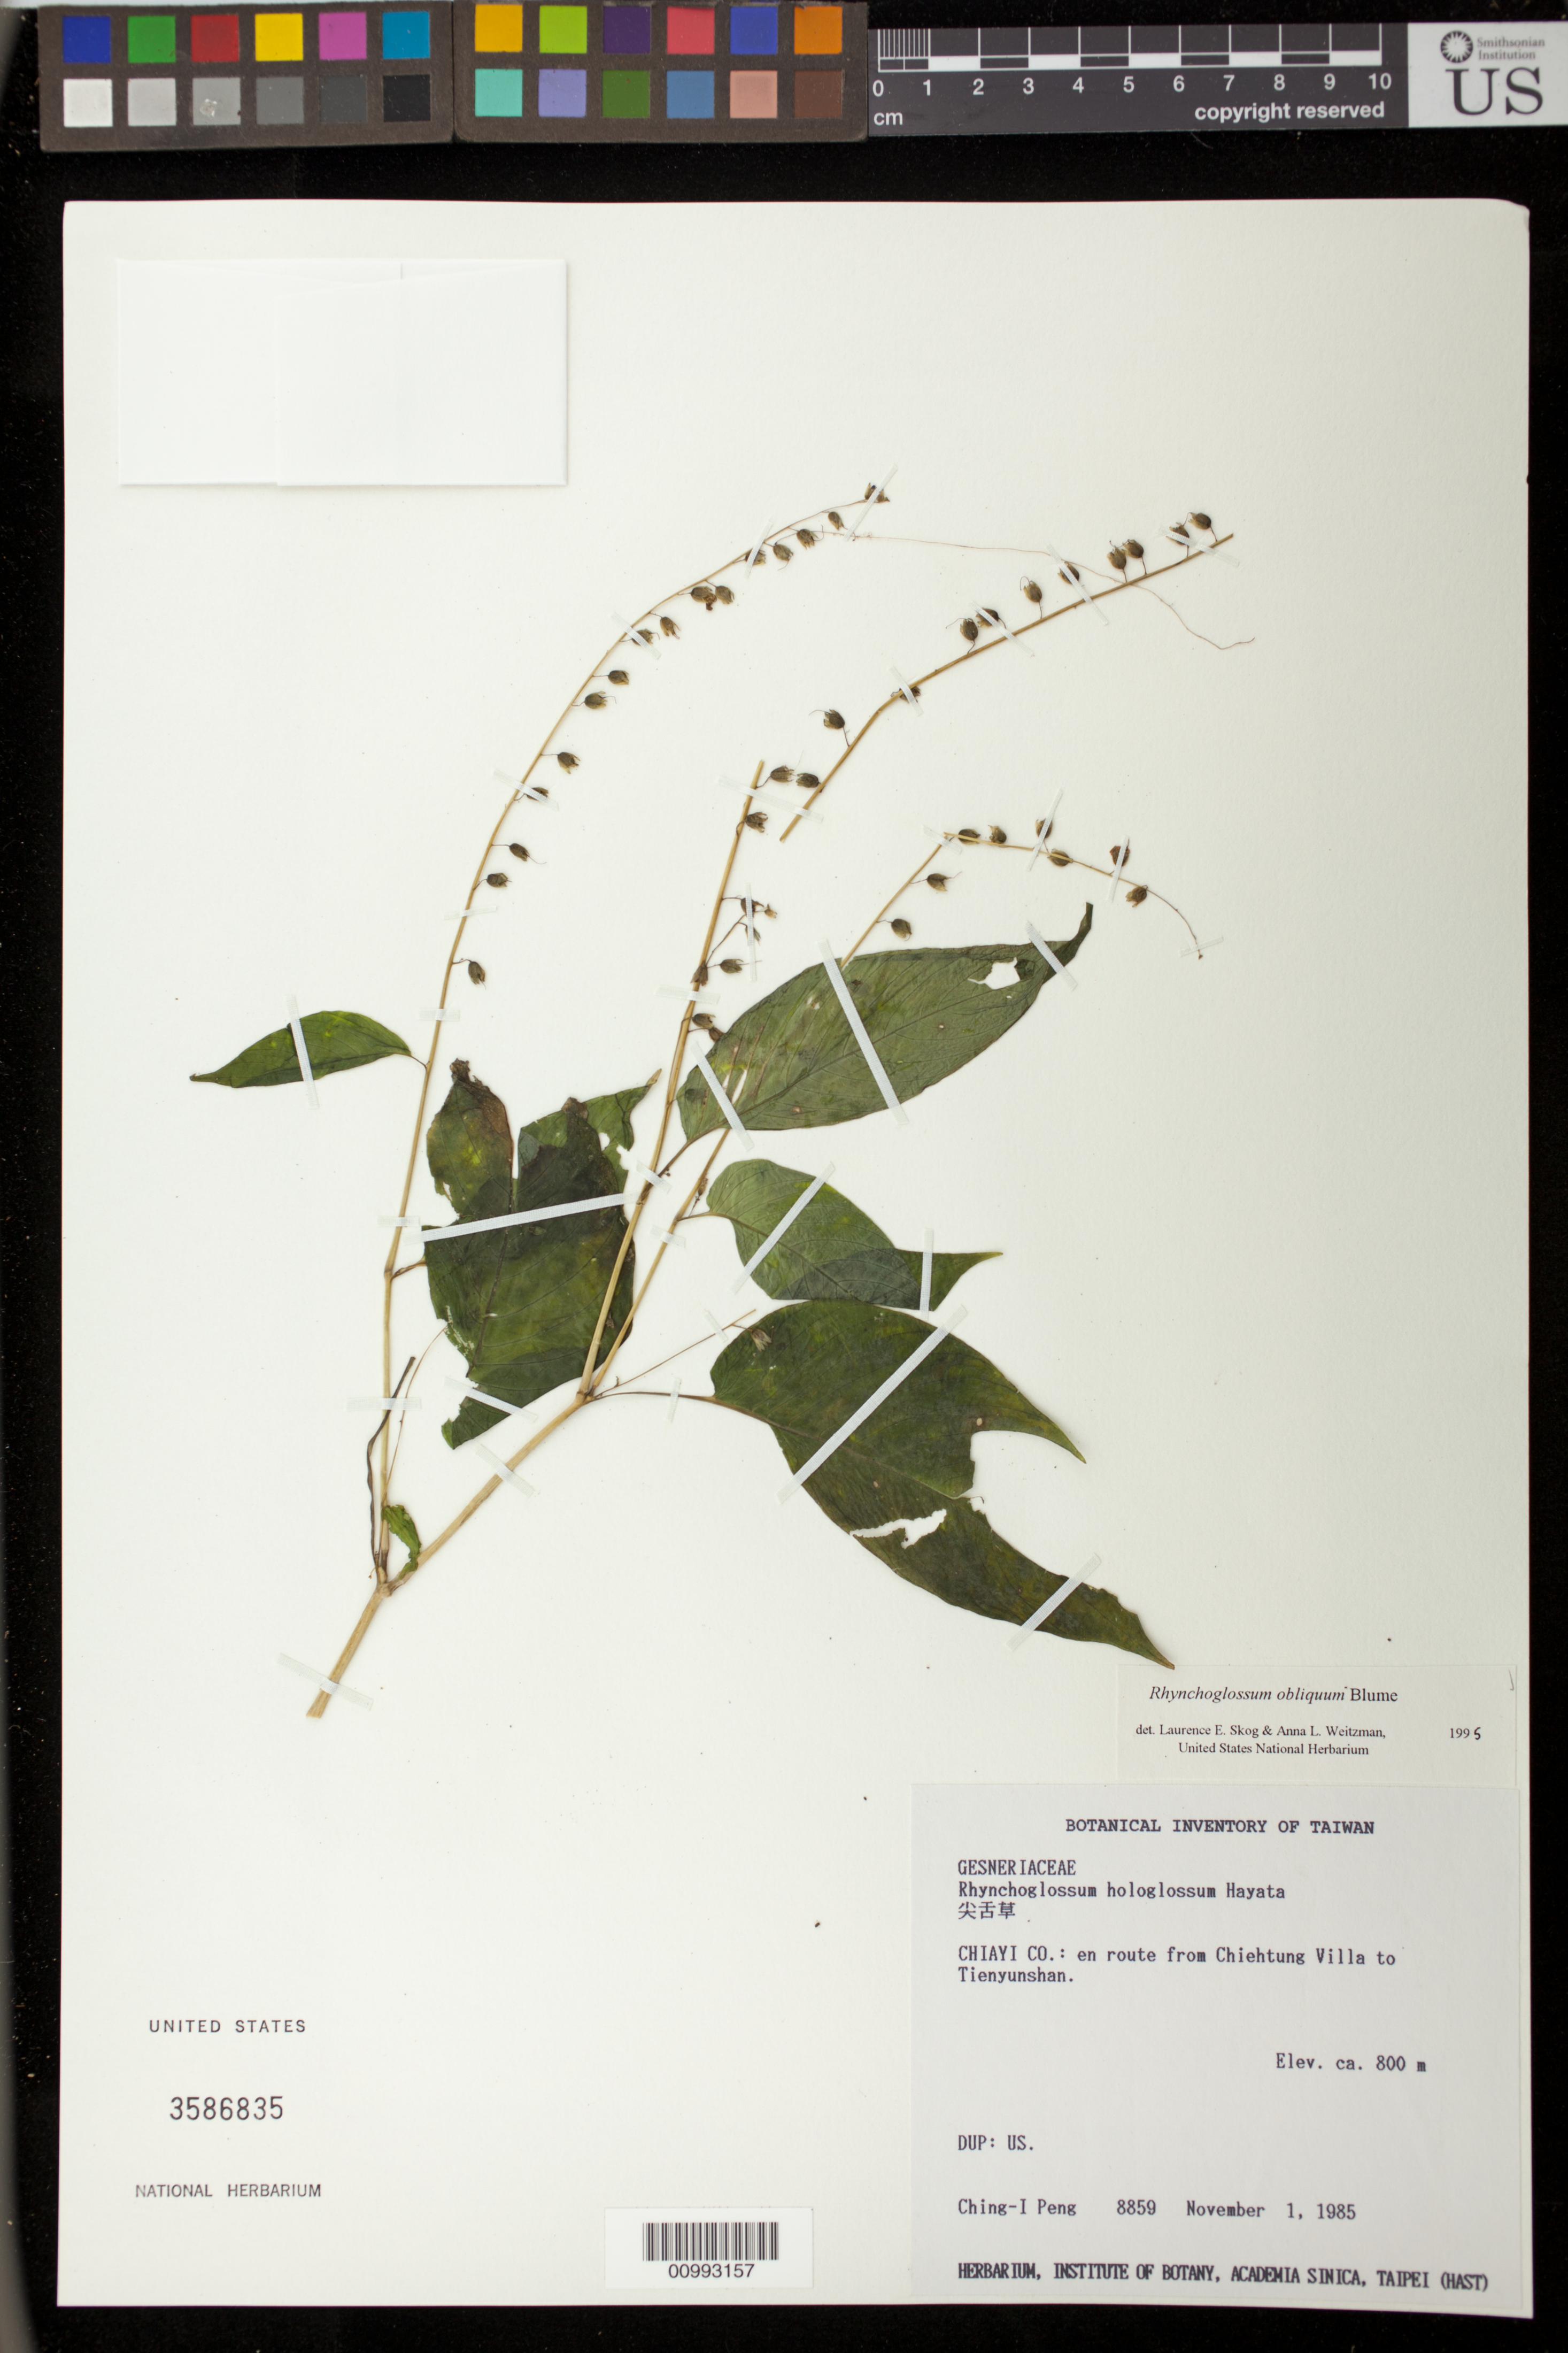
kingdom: Plantae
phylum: Tracheophyta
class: Magnoliopsida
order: Lamiales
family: Gesneriaceae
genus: Rhynchoglossum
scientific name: Rhynchoglossum obliquum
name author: Blume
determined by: Skog, L. E.; Weitzman, A. L.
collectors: C.-I Peng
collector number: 8859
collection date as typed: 01 Nov 1985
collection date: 1985-11-01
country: Taiwan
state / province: Chiayi City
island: Taiwan [Formosa]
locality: Chiayi Co.: en route from Chiehtung Villa to Tienyunshan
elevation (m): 800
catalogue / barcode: US 3586835